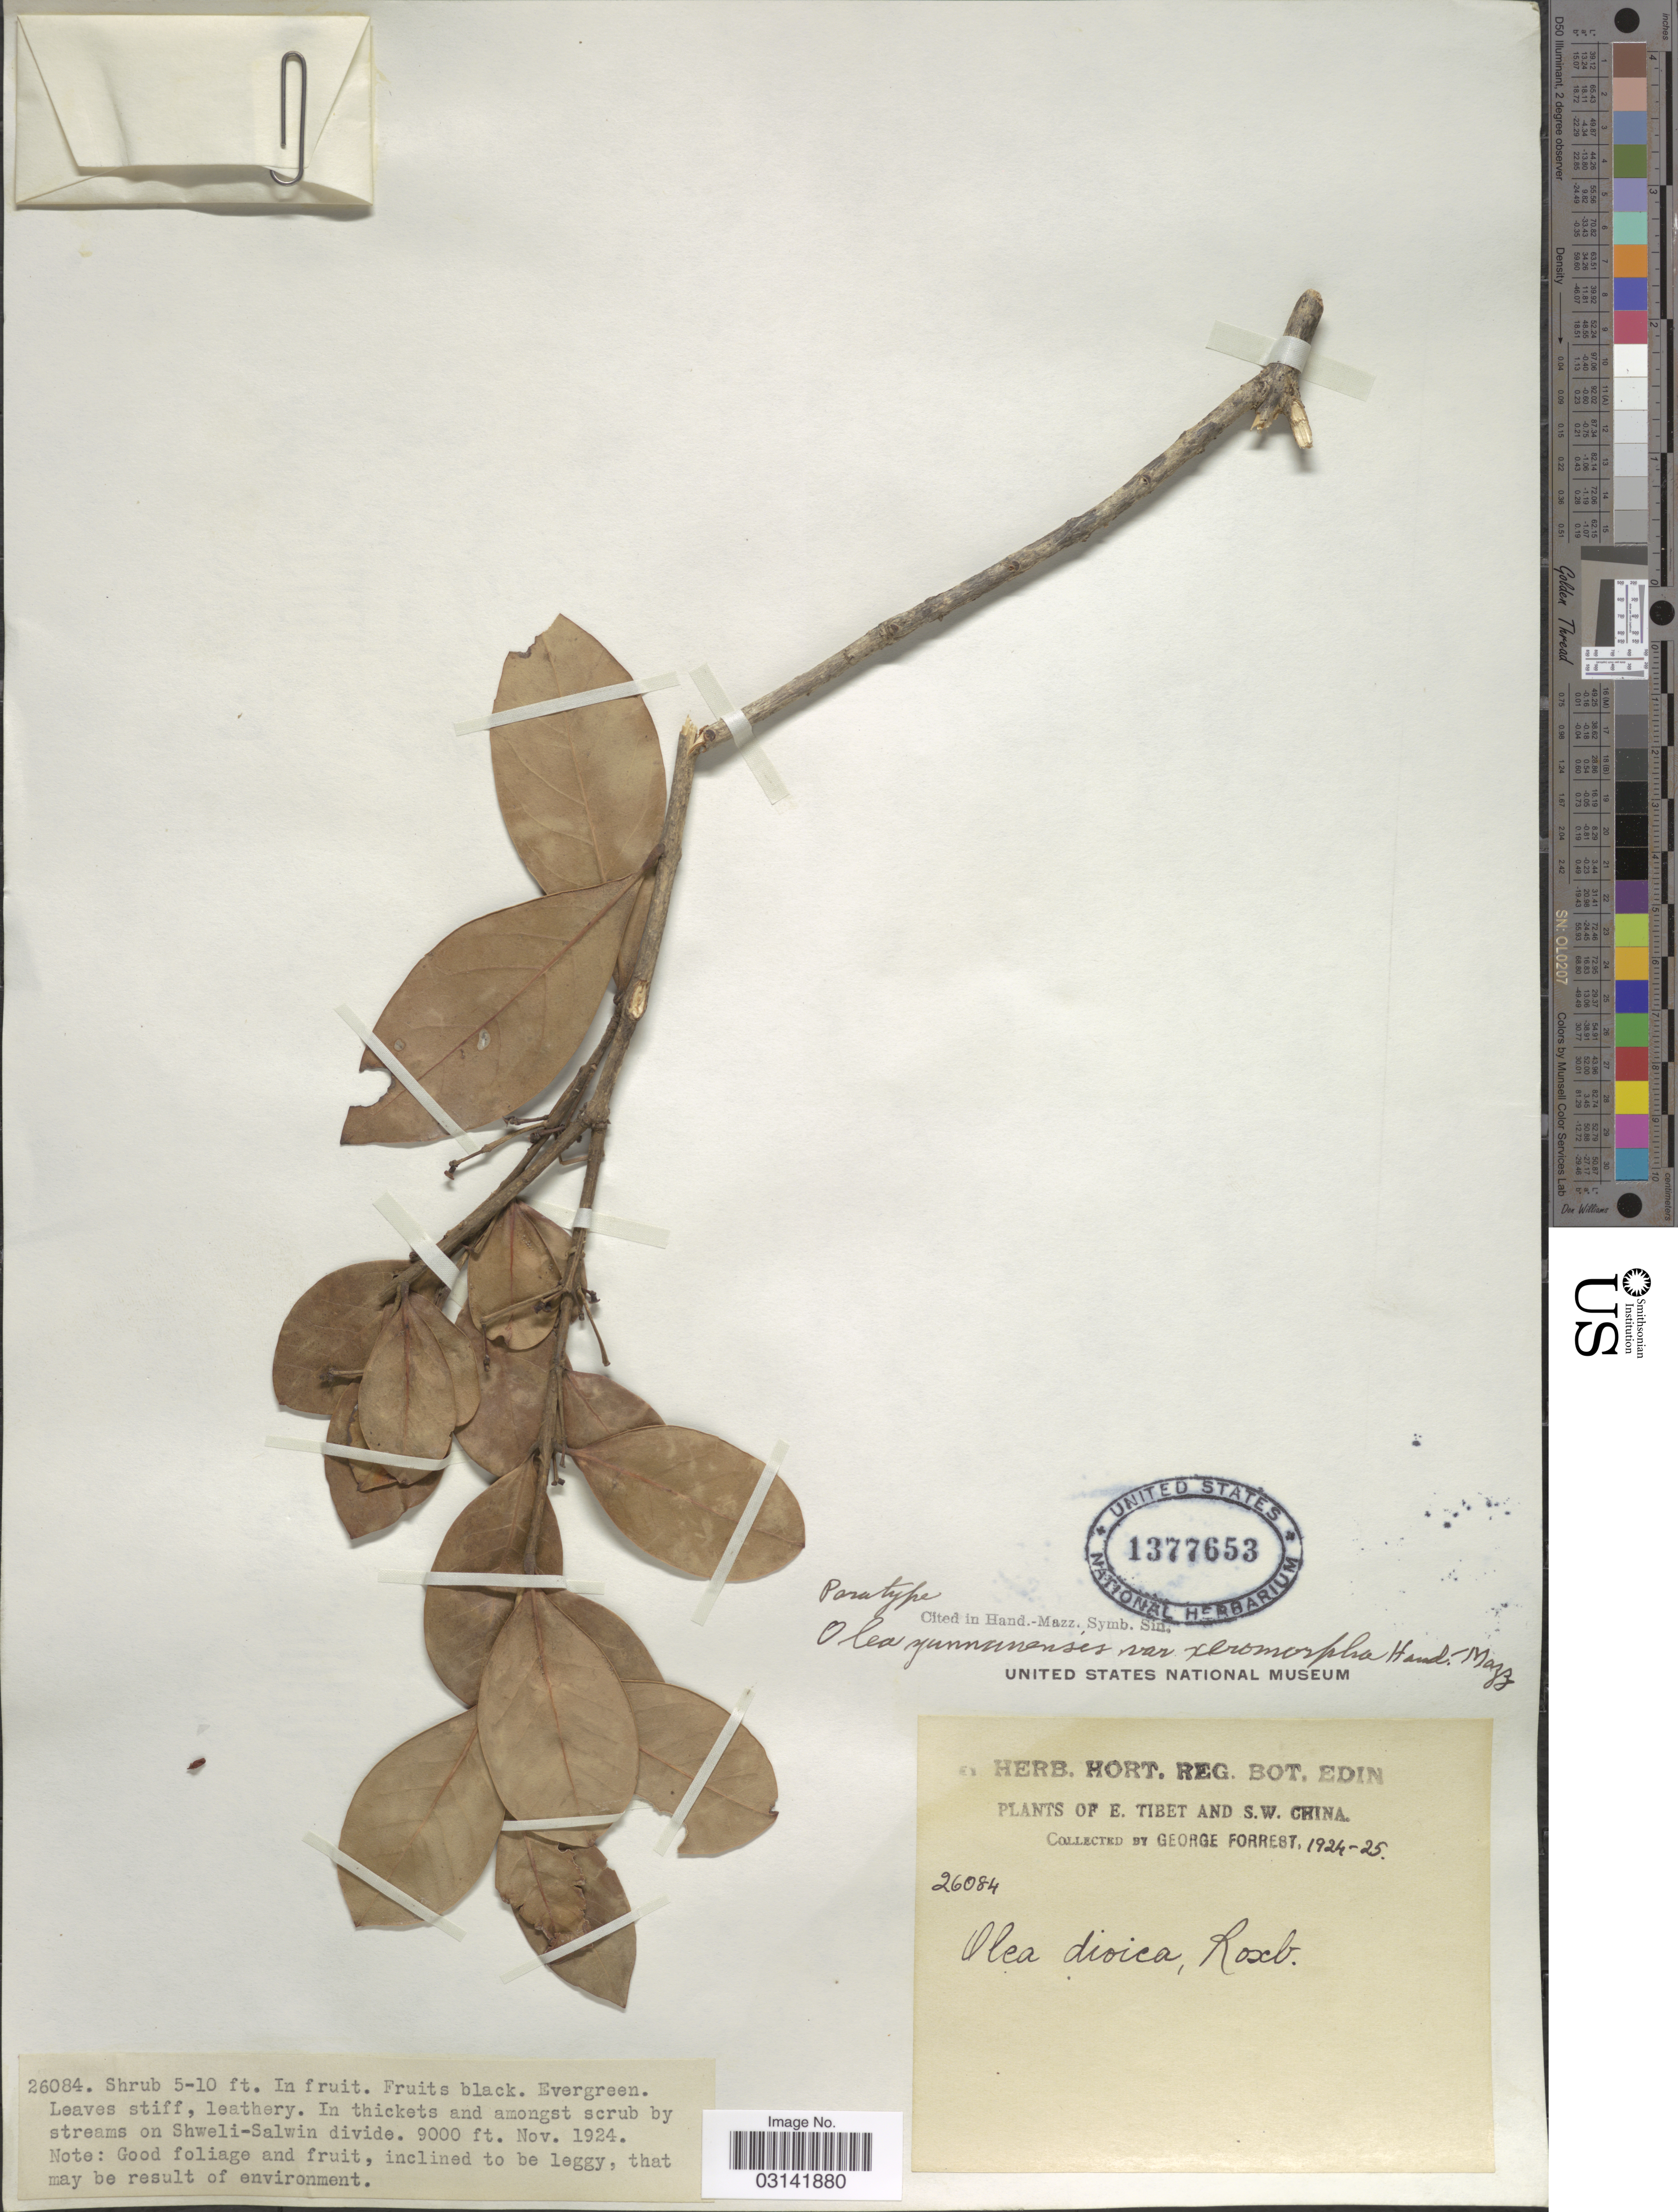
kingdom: Plantae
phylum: Tracheophyta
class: Magnoliopsida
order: Lamiales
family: Oleaceae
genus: Olea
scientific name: Olea yuennanensis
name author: Hand.-Mazz.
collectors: G. Forrest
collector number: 26084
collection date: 1924-11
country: China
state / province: Xizang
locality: E. Tibet and S.W. China. In thickets and amongst scrub by streams on Shweli-Salwin divide.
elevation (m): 2743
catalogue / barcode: US 1377653